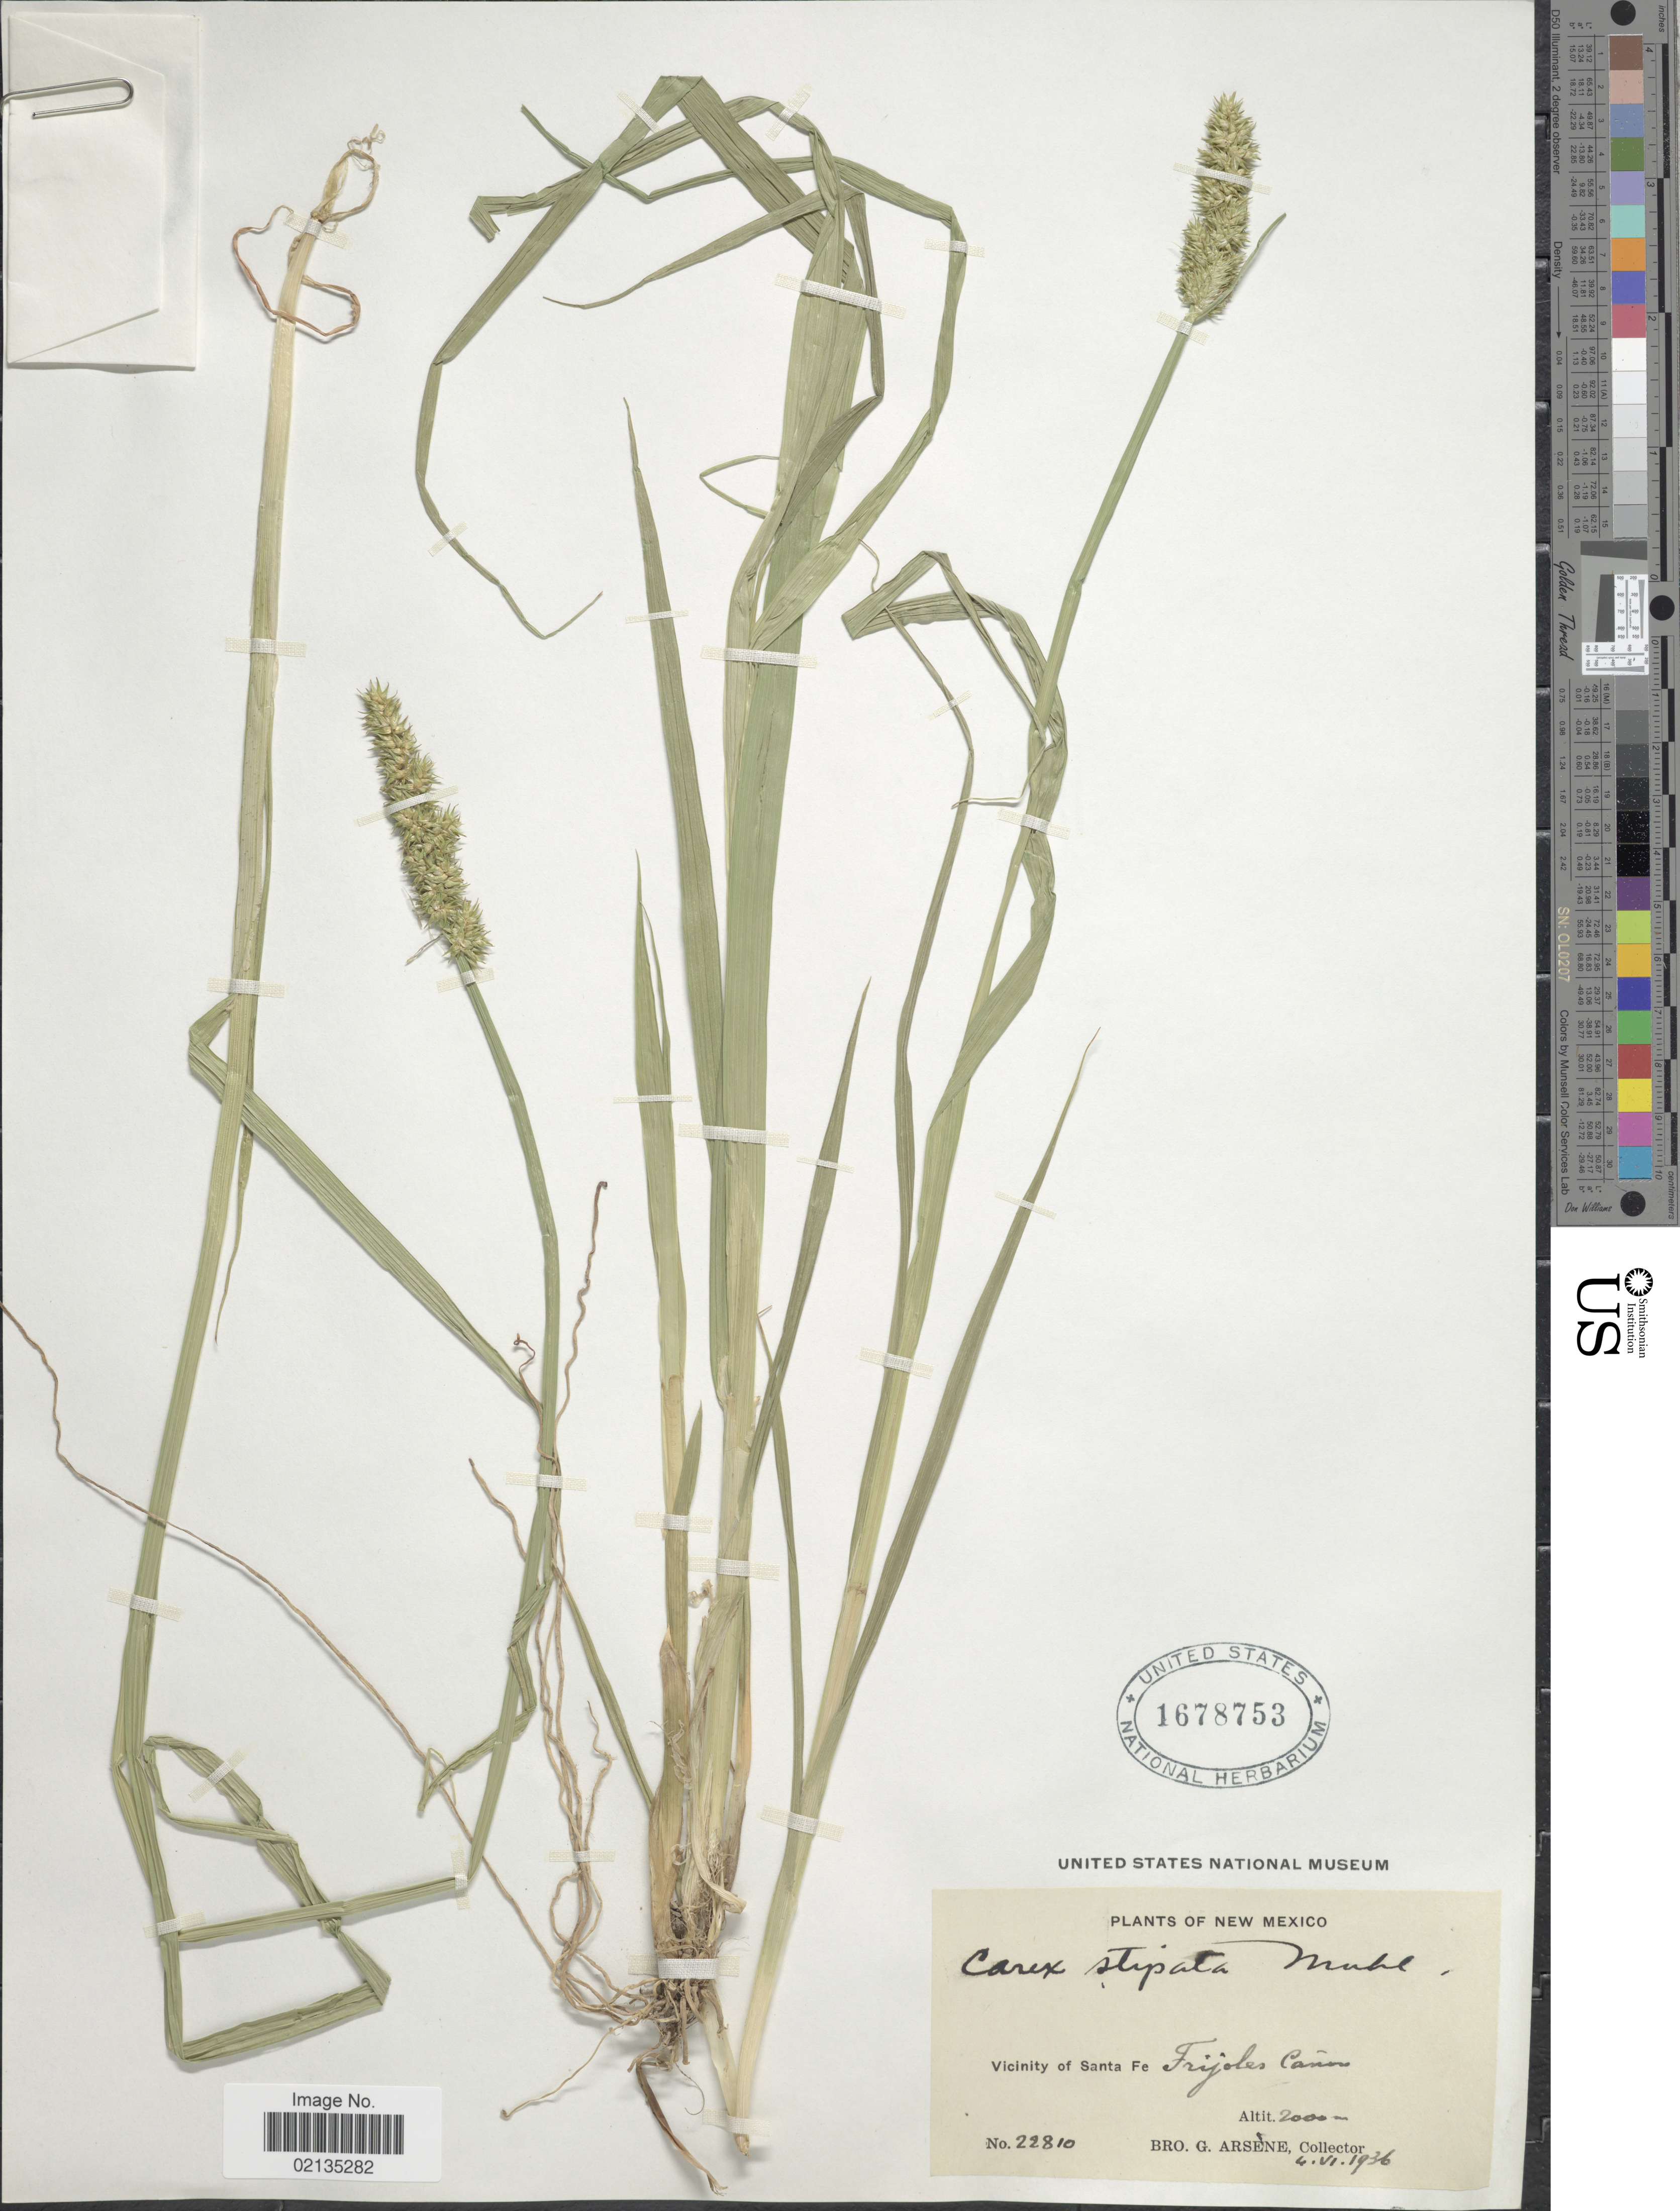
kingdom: Plantae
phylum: Tracheophyta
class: Liliopsida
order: Poales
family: Cyperaceae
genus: Carex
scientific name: Carex stipata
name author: Muhl. ex Willd.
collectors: Bro. G. Arsène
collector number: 2280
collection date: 1936-06-04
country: United States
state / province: New Mexico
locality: Vicinity of Santa Fe, Frijoles Canon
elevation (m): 2000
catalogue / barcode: US 1678753